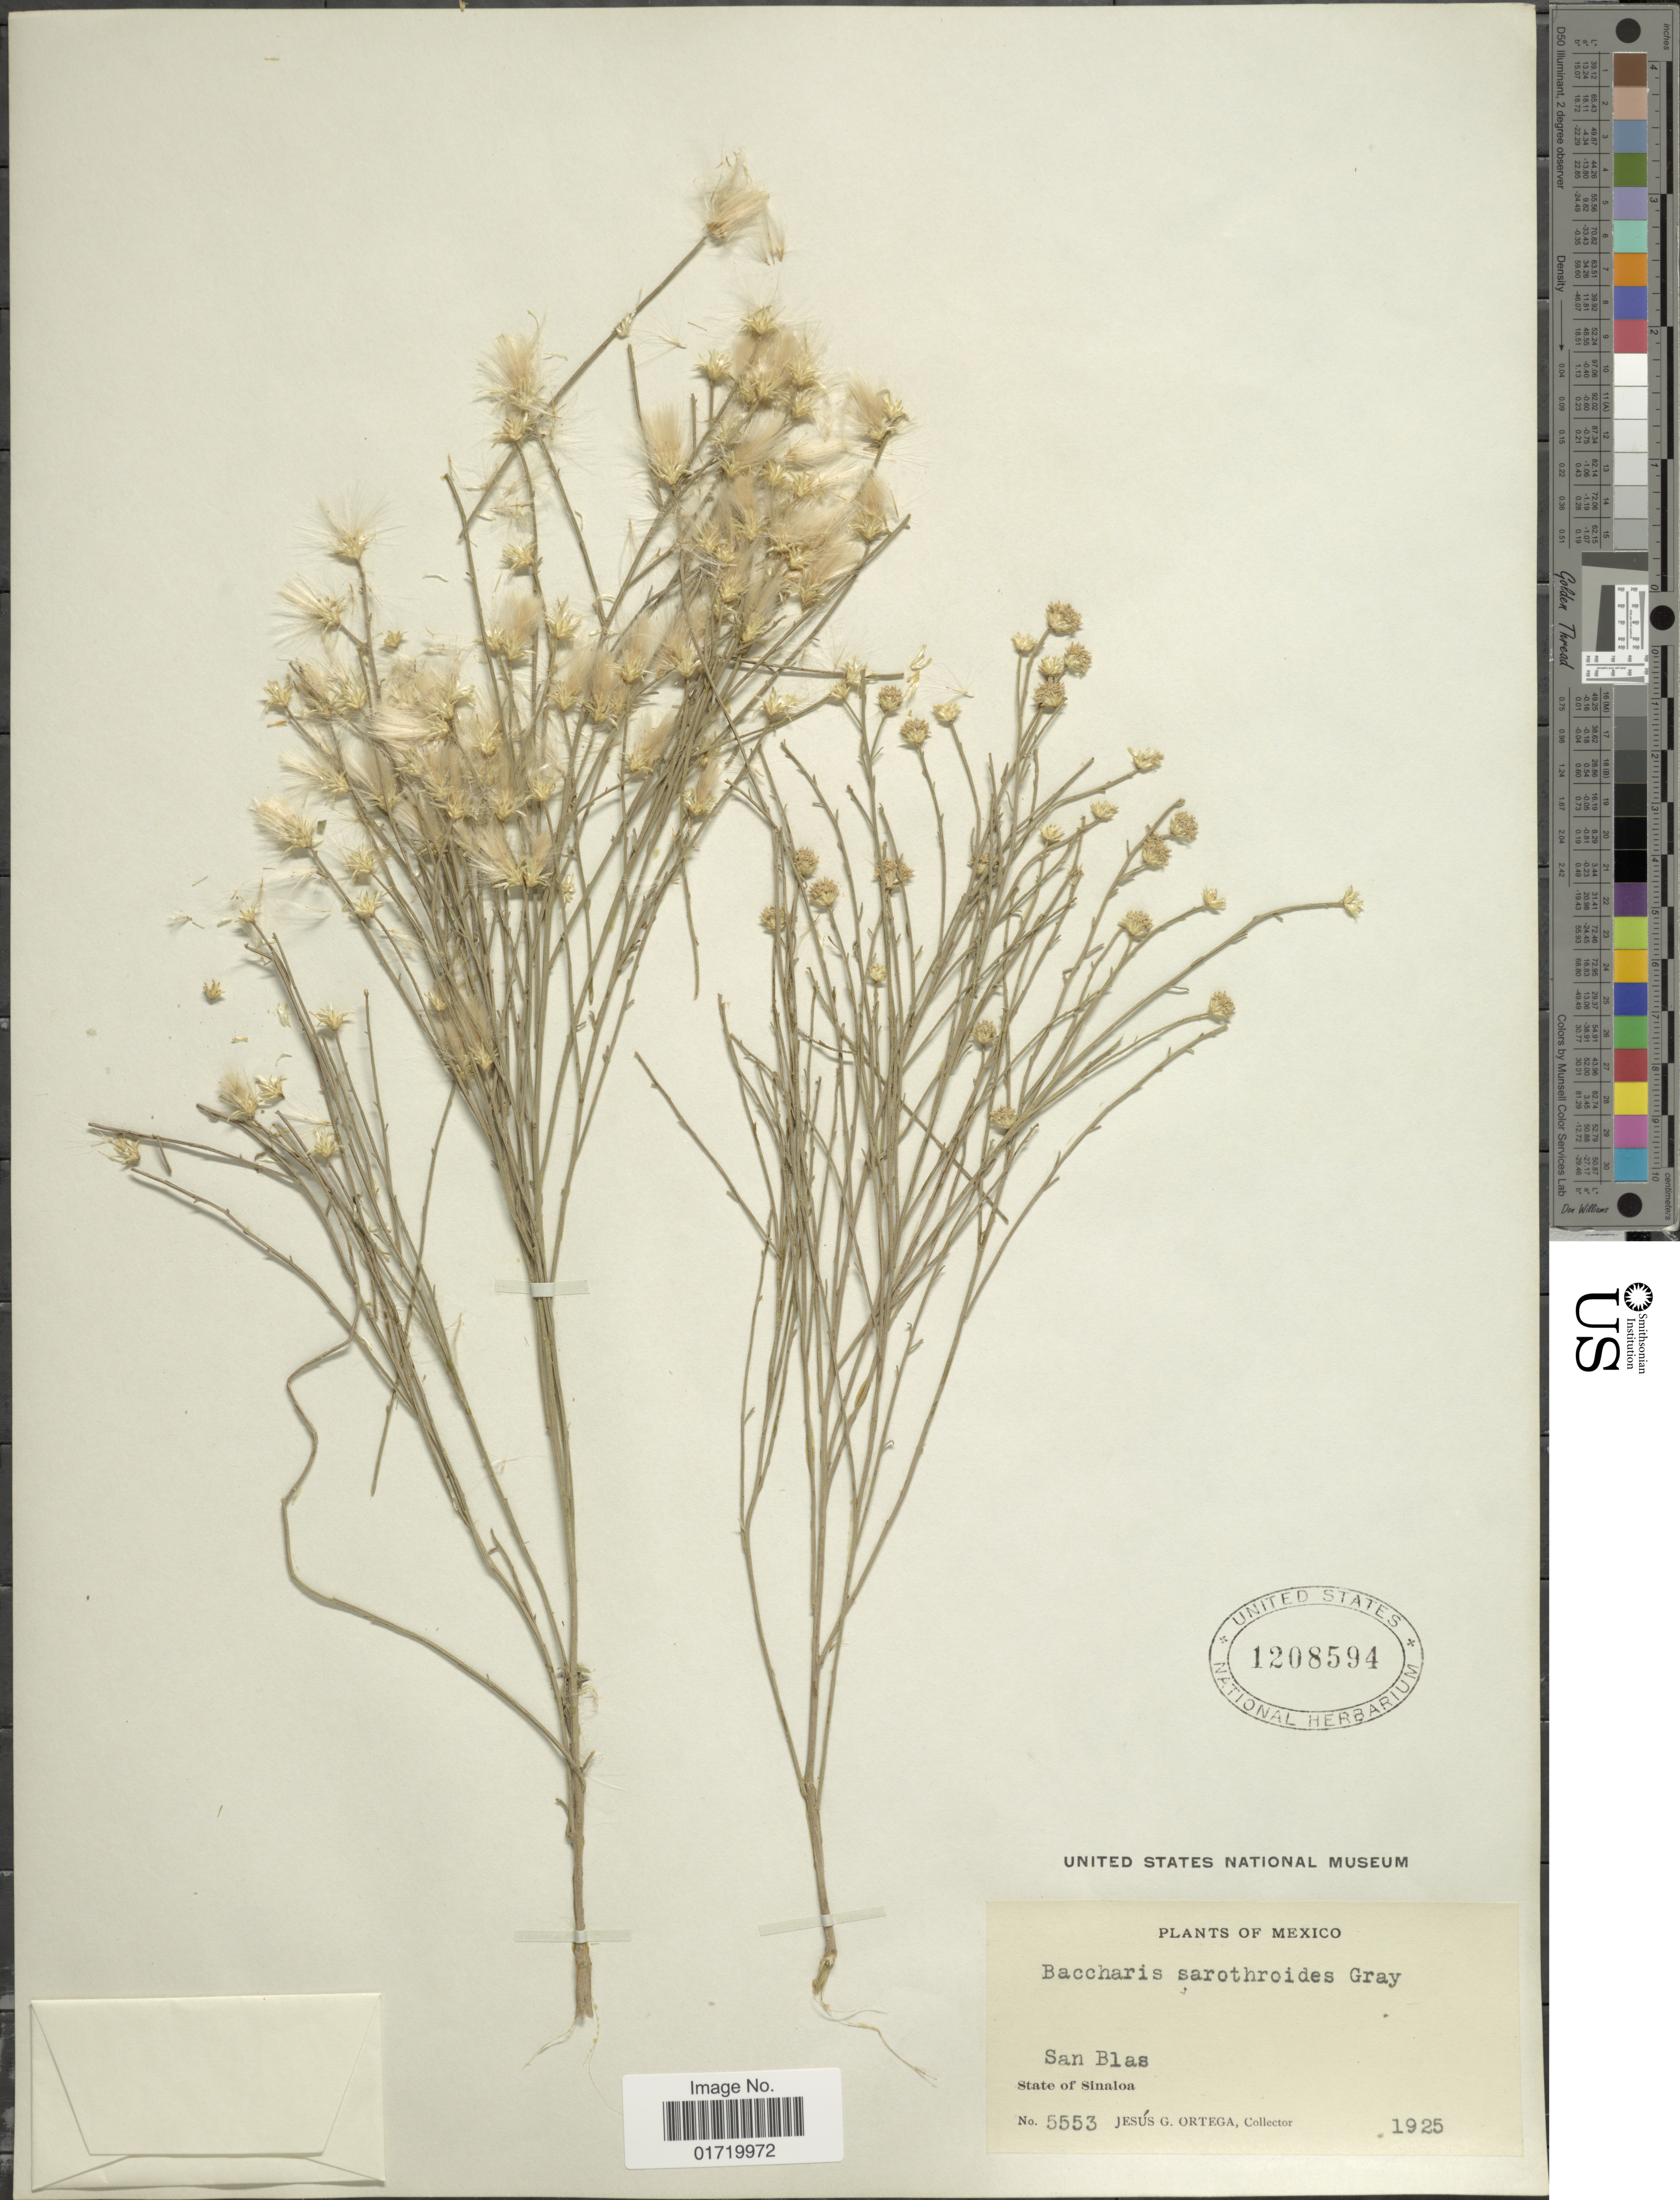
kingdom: Plantae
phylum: Tracheophyta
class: Magnoliopsida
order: Asterales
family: Asteraceae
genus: Baccharis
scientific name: Baccharis sarothroides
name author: A. Gray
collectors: J. Ortega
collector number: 5553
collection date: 1925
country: Mexico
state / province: Sinaloa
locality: San Blas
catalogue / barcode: US 1208594